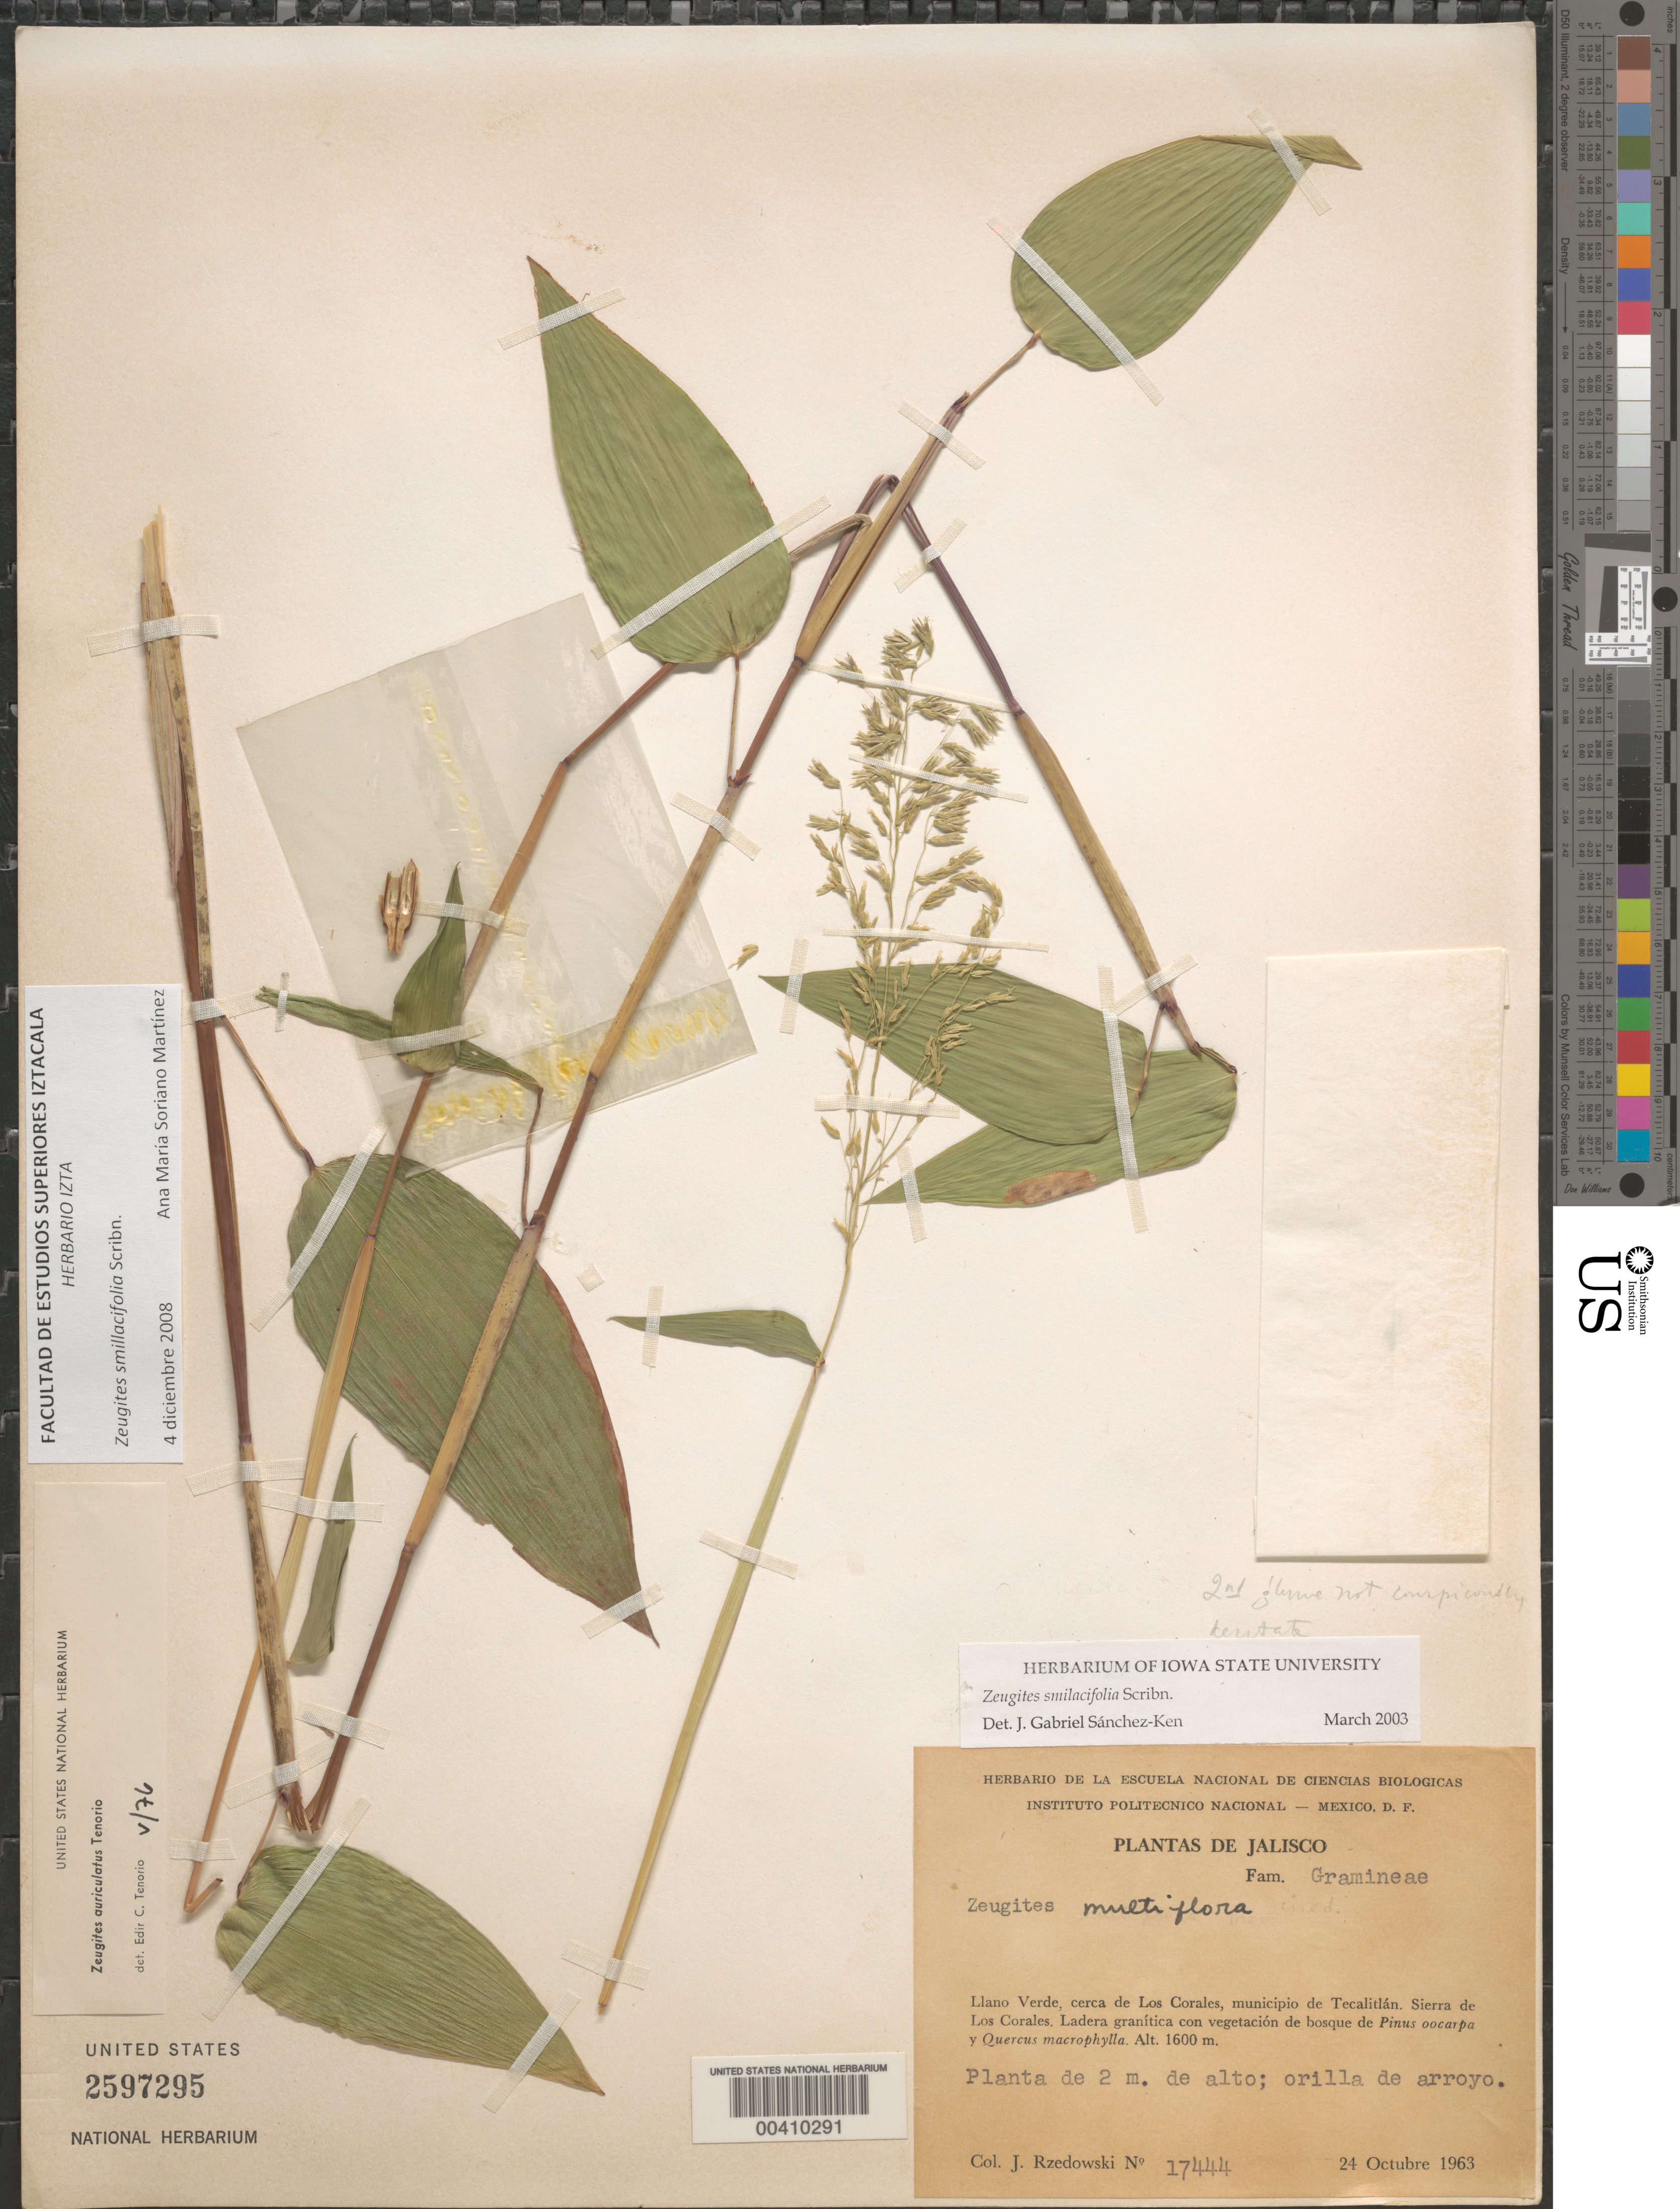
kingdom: Plantae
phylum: Tracheophyta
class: Liliopsida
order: Poales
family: Poaceae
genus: Zeugites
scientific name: Zeugites smilacifolius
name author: Scribn.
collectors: J. Rzedowski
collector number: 17444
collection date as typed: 24 Oct 1963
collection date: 1963-10-24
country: Mexico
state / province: Jalisco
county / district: Tecalitlán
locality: Llano Verde, near Los Corales, Sierra de Los Corales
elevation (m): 1600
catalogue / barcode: US 2597295